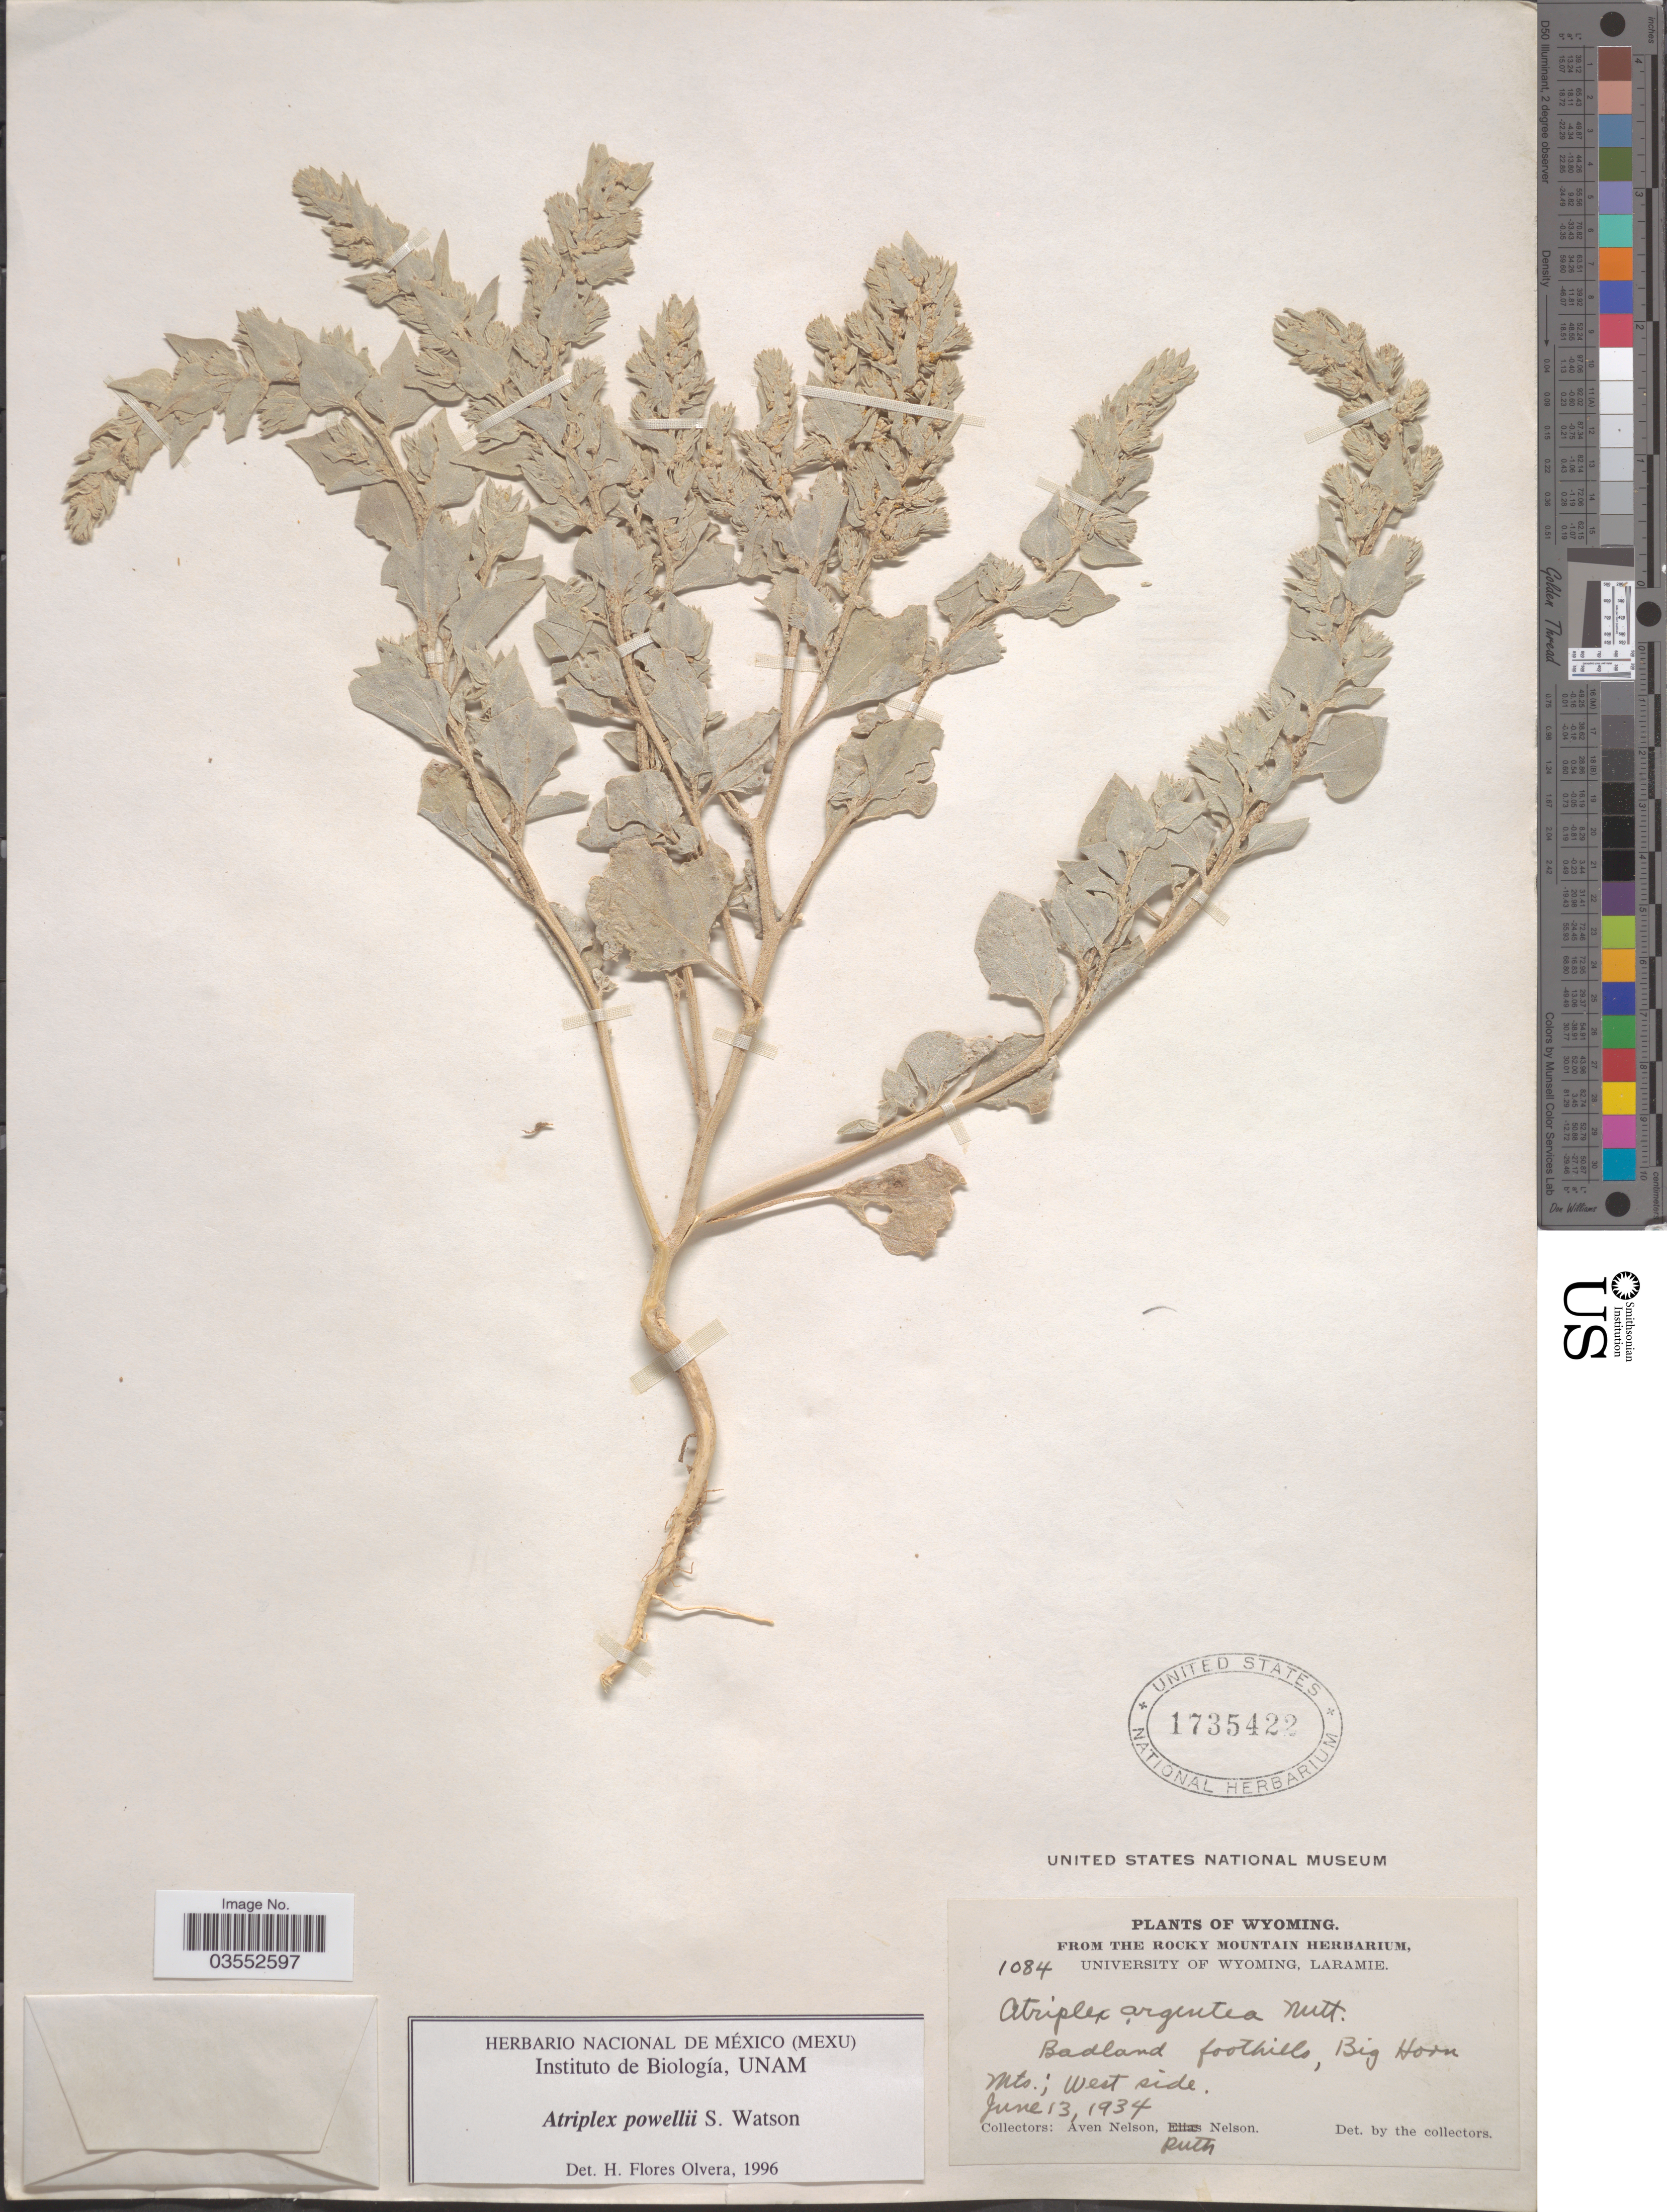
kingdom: Plantae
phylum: Tracheophyta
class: Magnoliopsida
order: Caryophyllales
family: Amaranthaceae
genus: Atriplex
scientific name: Atriplex powellii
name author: S. Watson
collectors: A. Nelson & R. A. Nelson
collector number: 1084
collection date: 1934-06-13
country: United States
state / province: Wyoming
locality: Badland foothills, Big Horn Mts.; West side.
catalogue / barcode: US 1735422